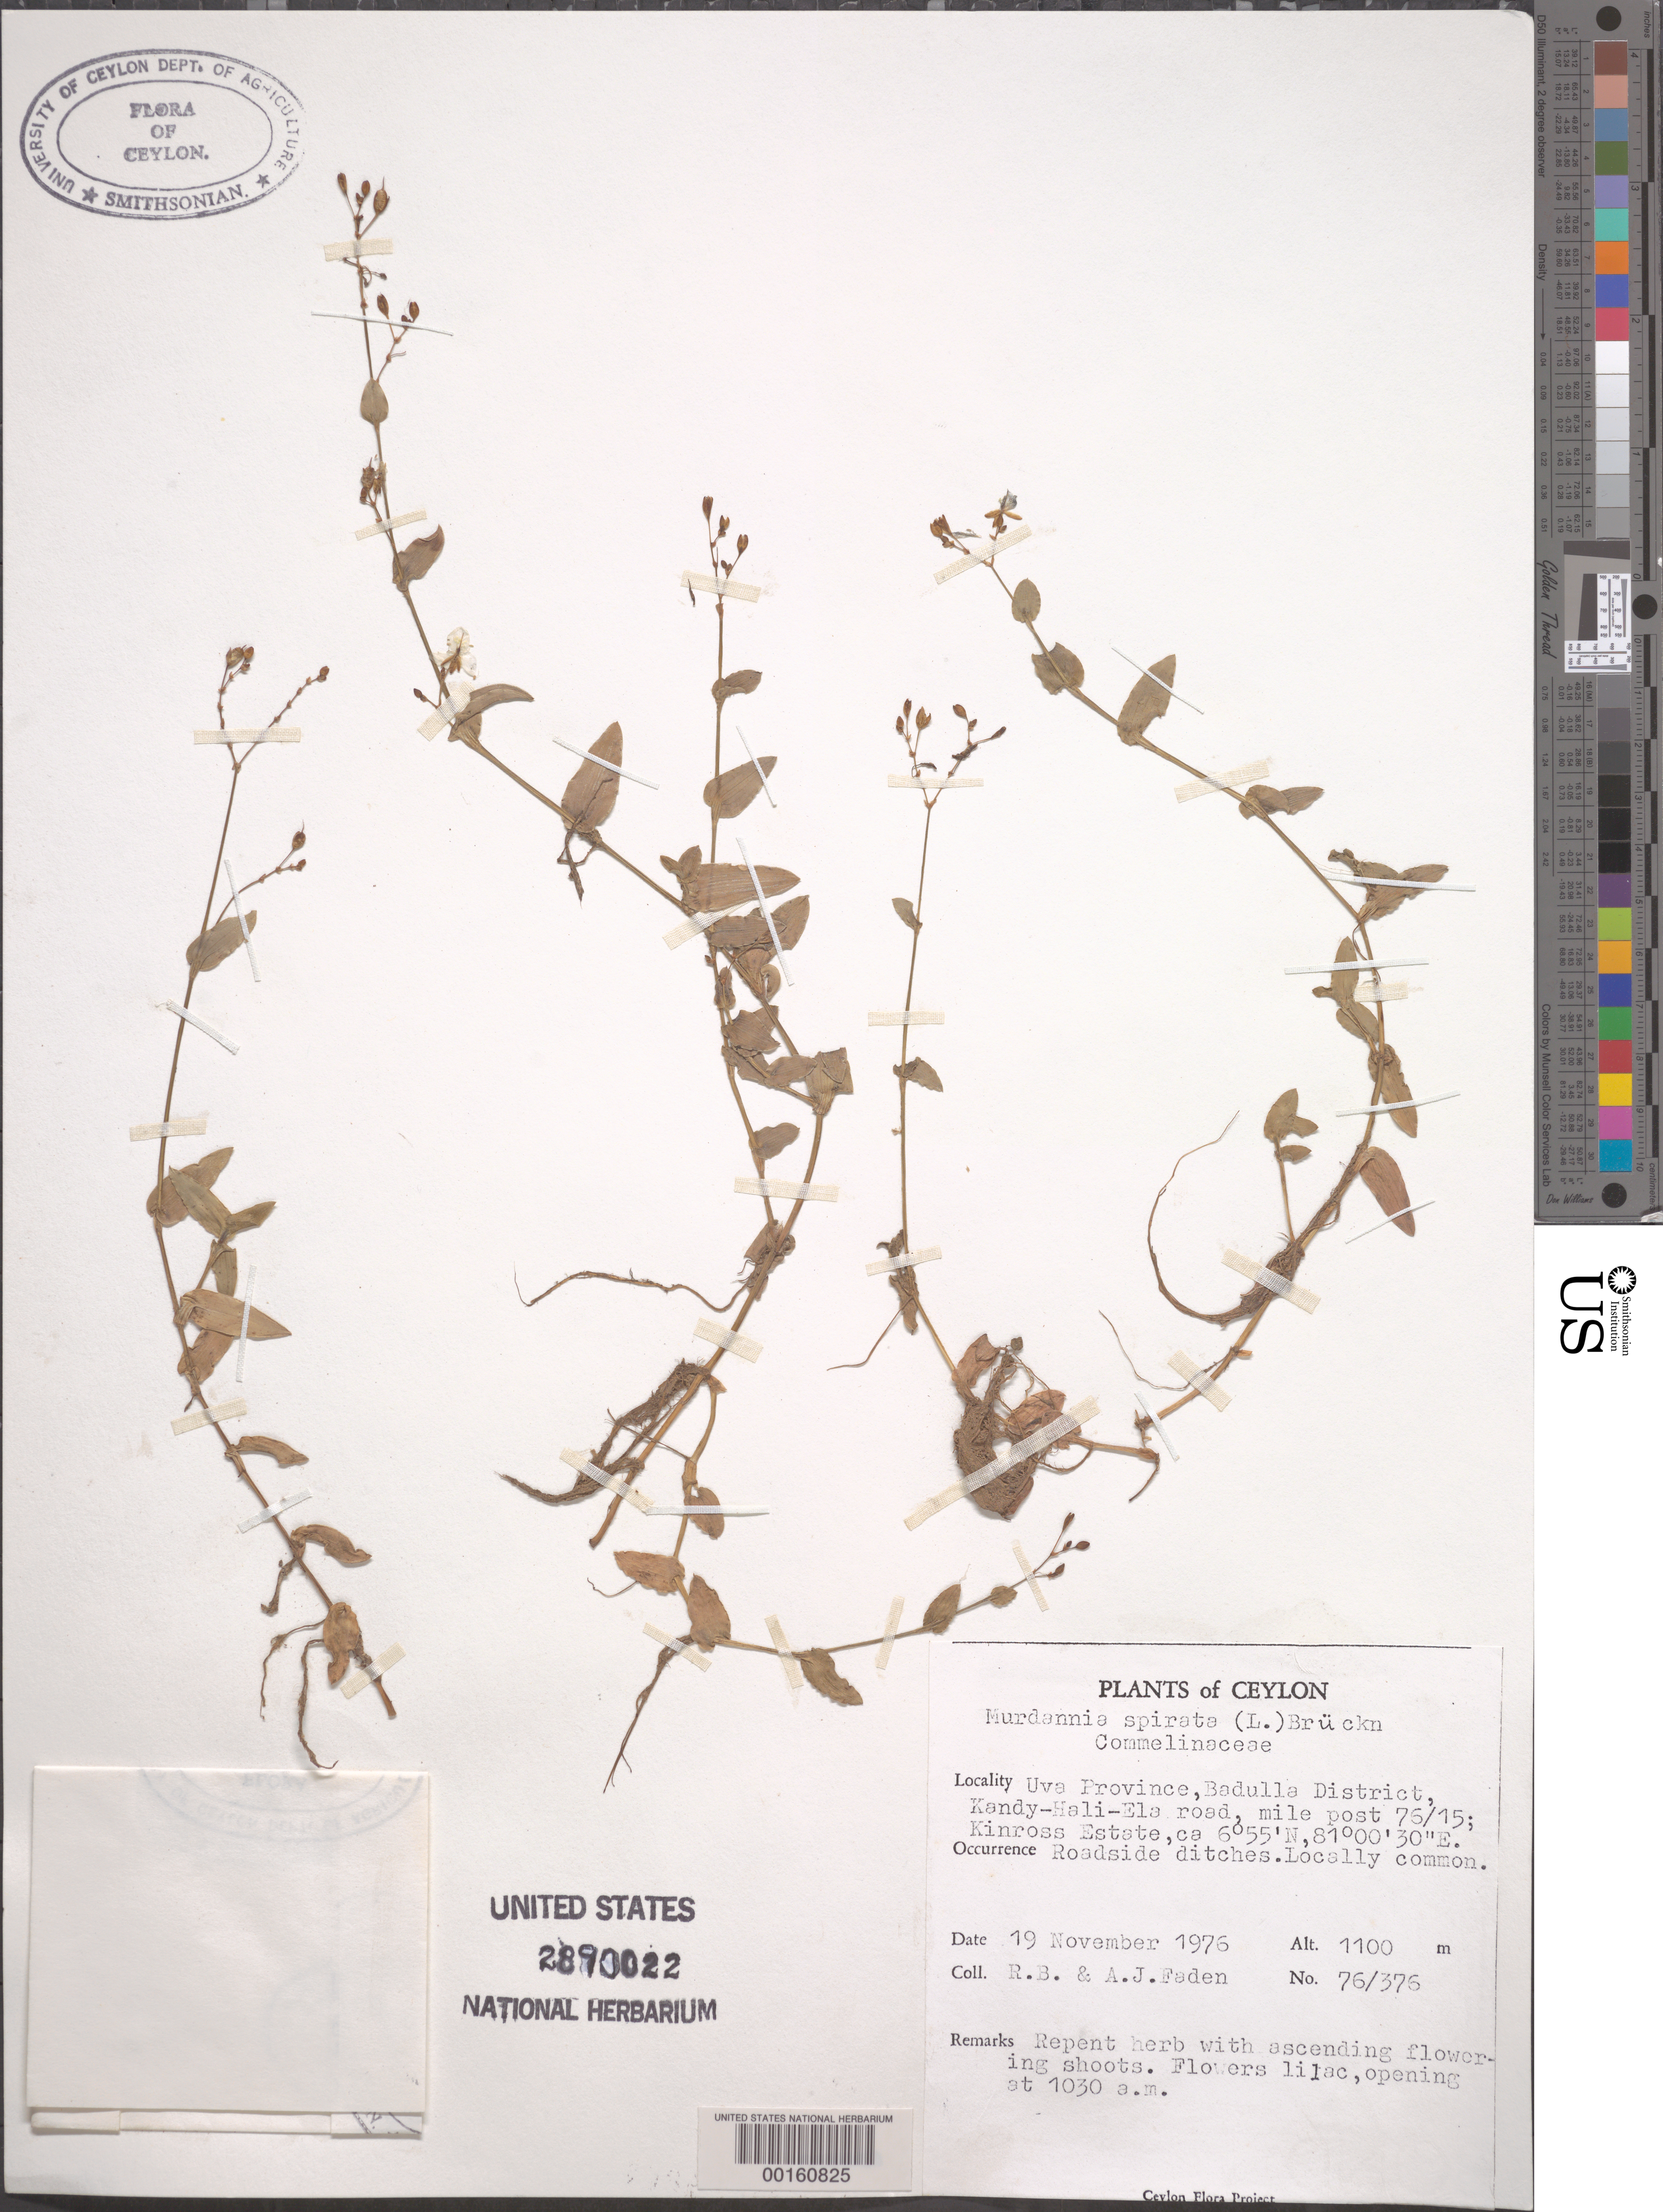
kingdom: Plantae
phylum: Tracheophyta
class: Liliopsida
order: Commelinales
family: Commelinaceae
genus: Murdannia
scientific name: Murdannia spirata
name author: (L.) G. Brückn.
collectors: R. B. Faden & A. J. Faden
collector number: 76/376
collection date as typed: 19 Nov 1976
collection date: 1976-11-19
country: Sri Lanka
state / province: Uva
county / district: Badulla Dist.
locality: Kandy-hali-ela road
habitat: Roadside ditches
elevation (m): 1100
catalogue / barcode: US 2890022